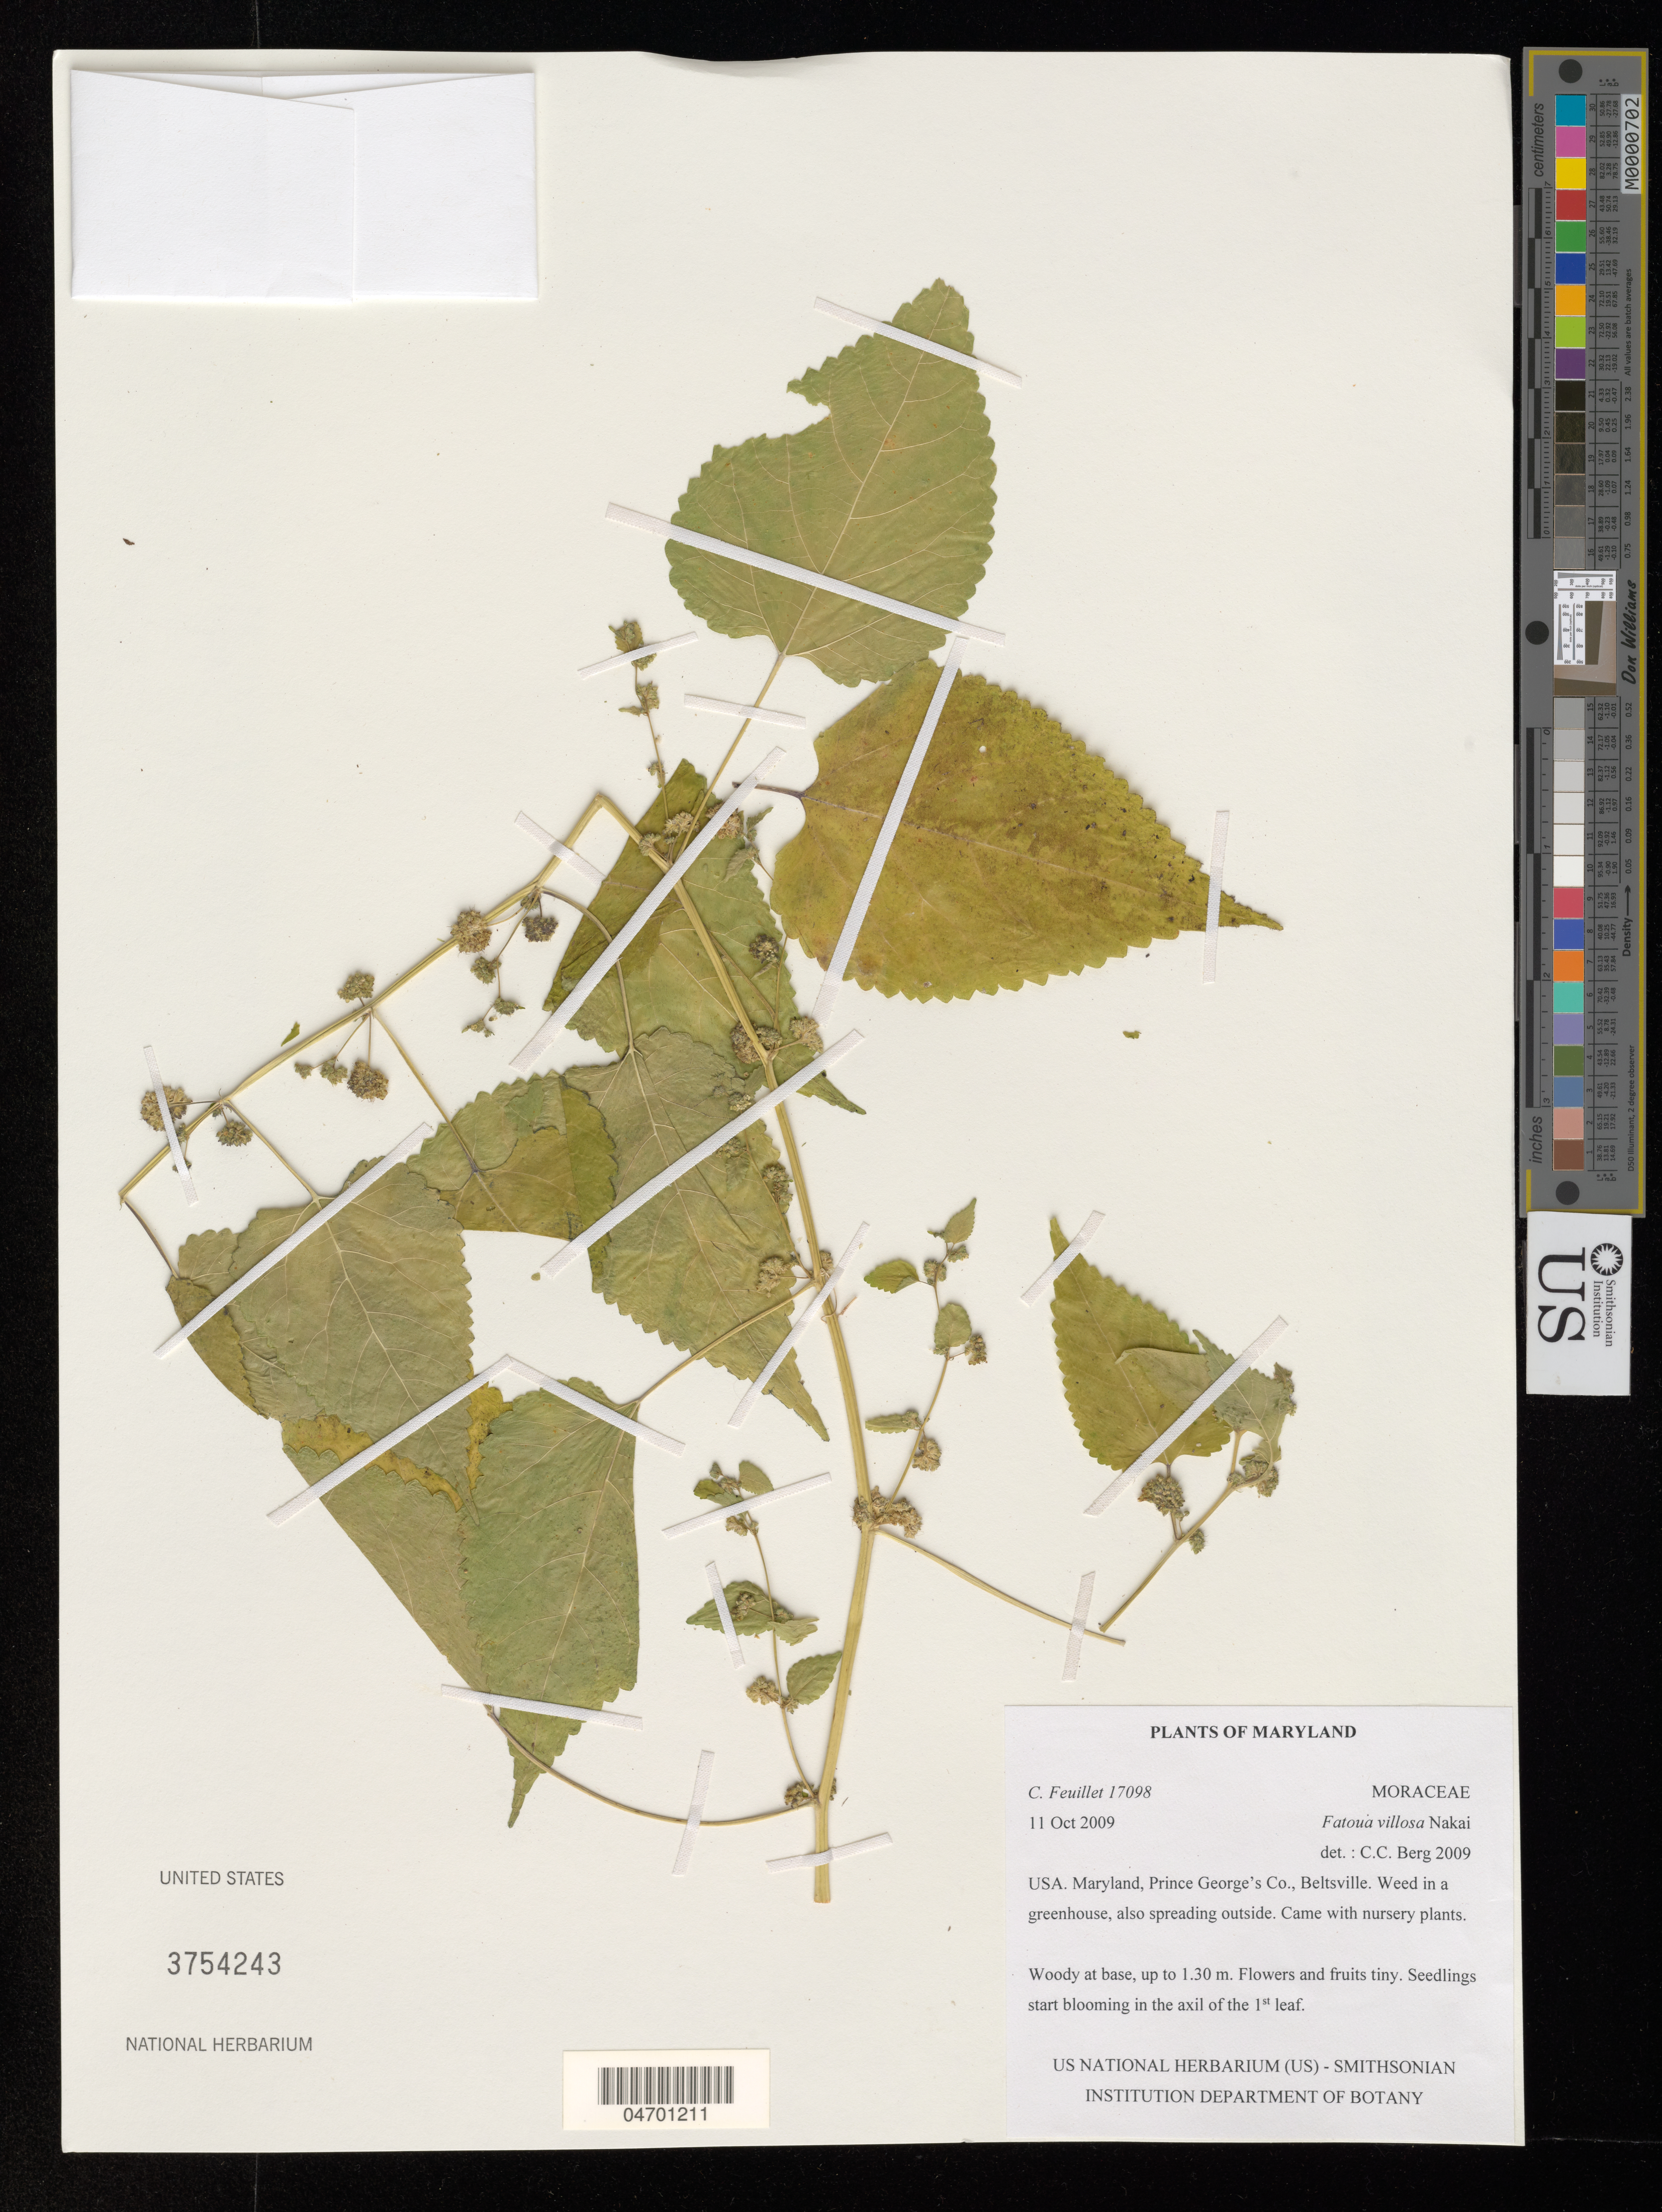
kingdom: Plantae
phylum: Tracheophyta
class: Magnoliopsida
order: Rosales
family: Moraceae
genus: Fatoua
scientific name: Fatoua villosa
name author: (Thunb.) Nakai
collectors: C. Feuillet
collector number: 17098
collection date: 2009-10-11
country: United States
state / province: Maryland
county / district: Prince George's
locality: Prince George's Co., Beltsville.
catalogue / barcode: US 3754243